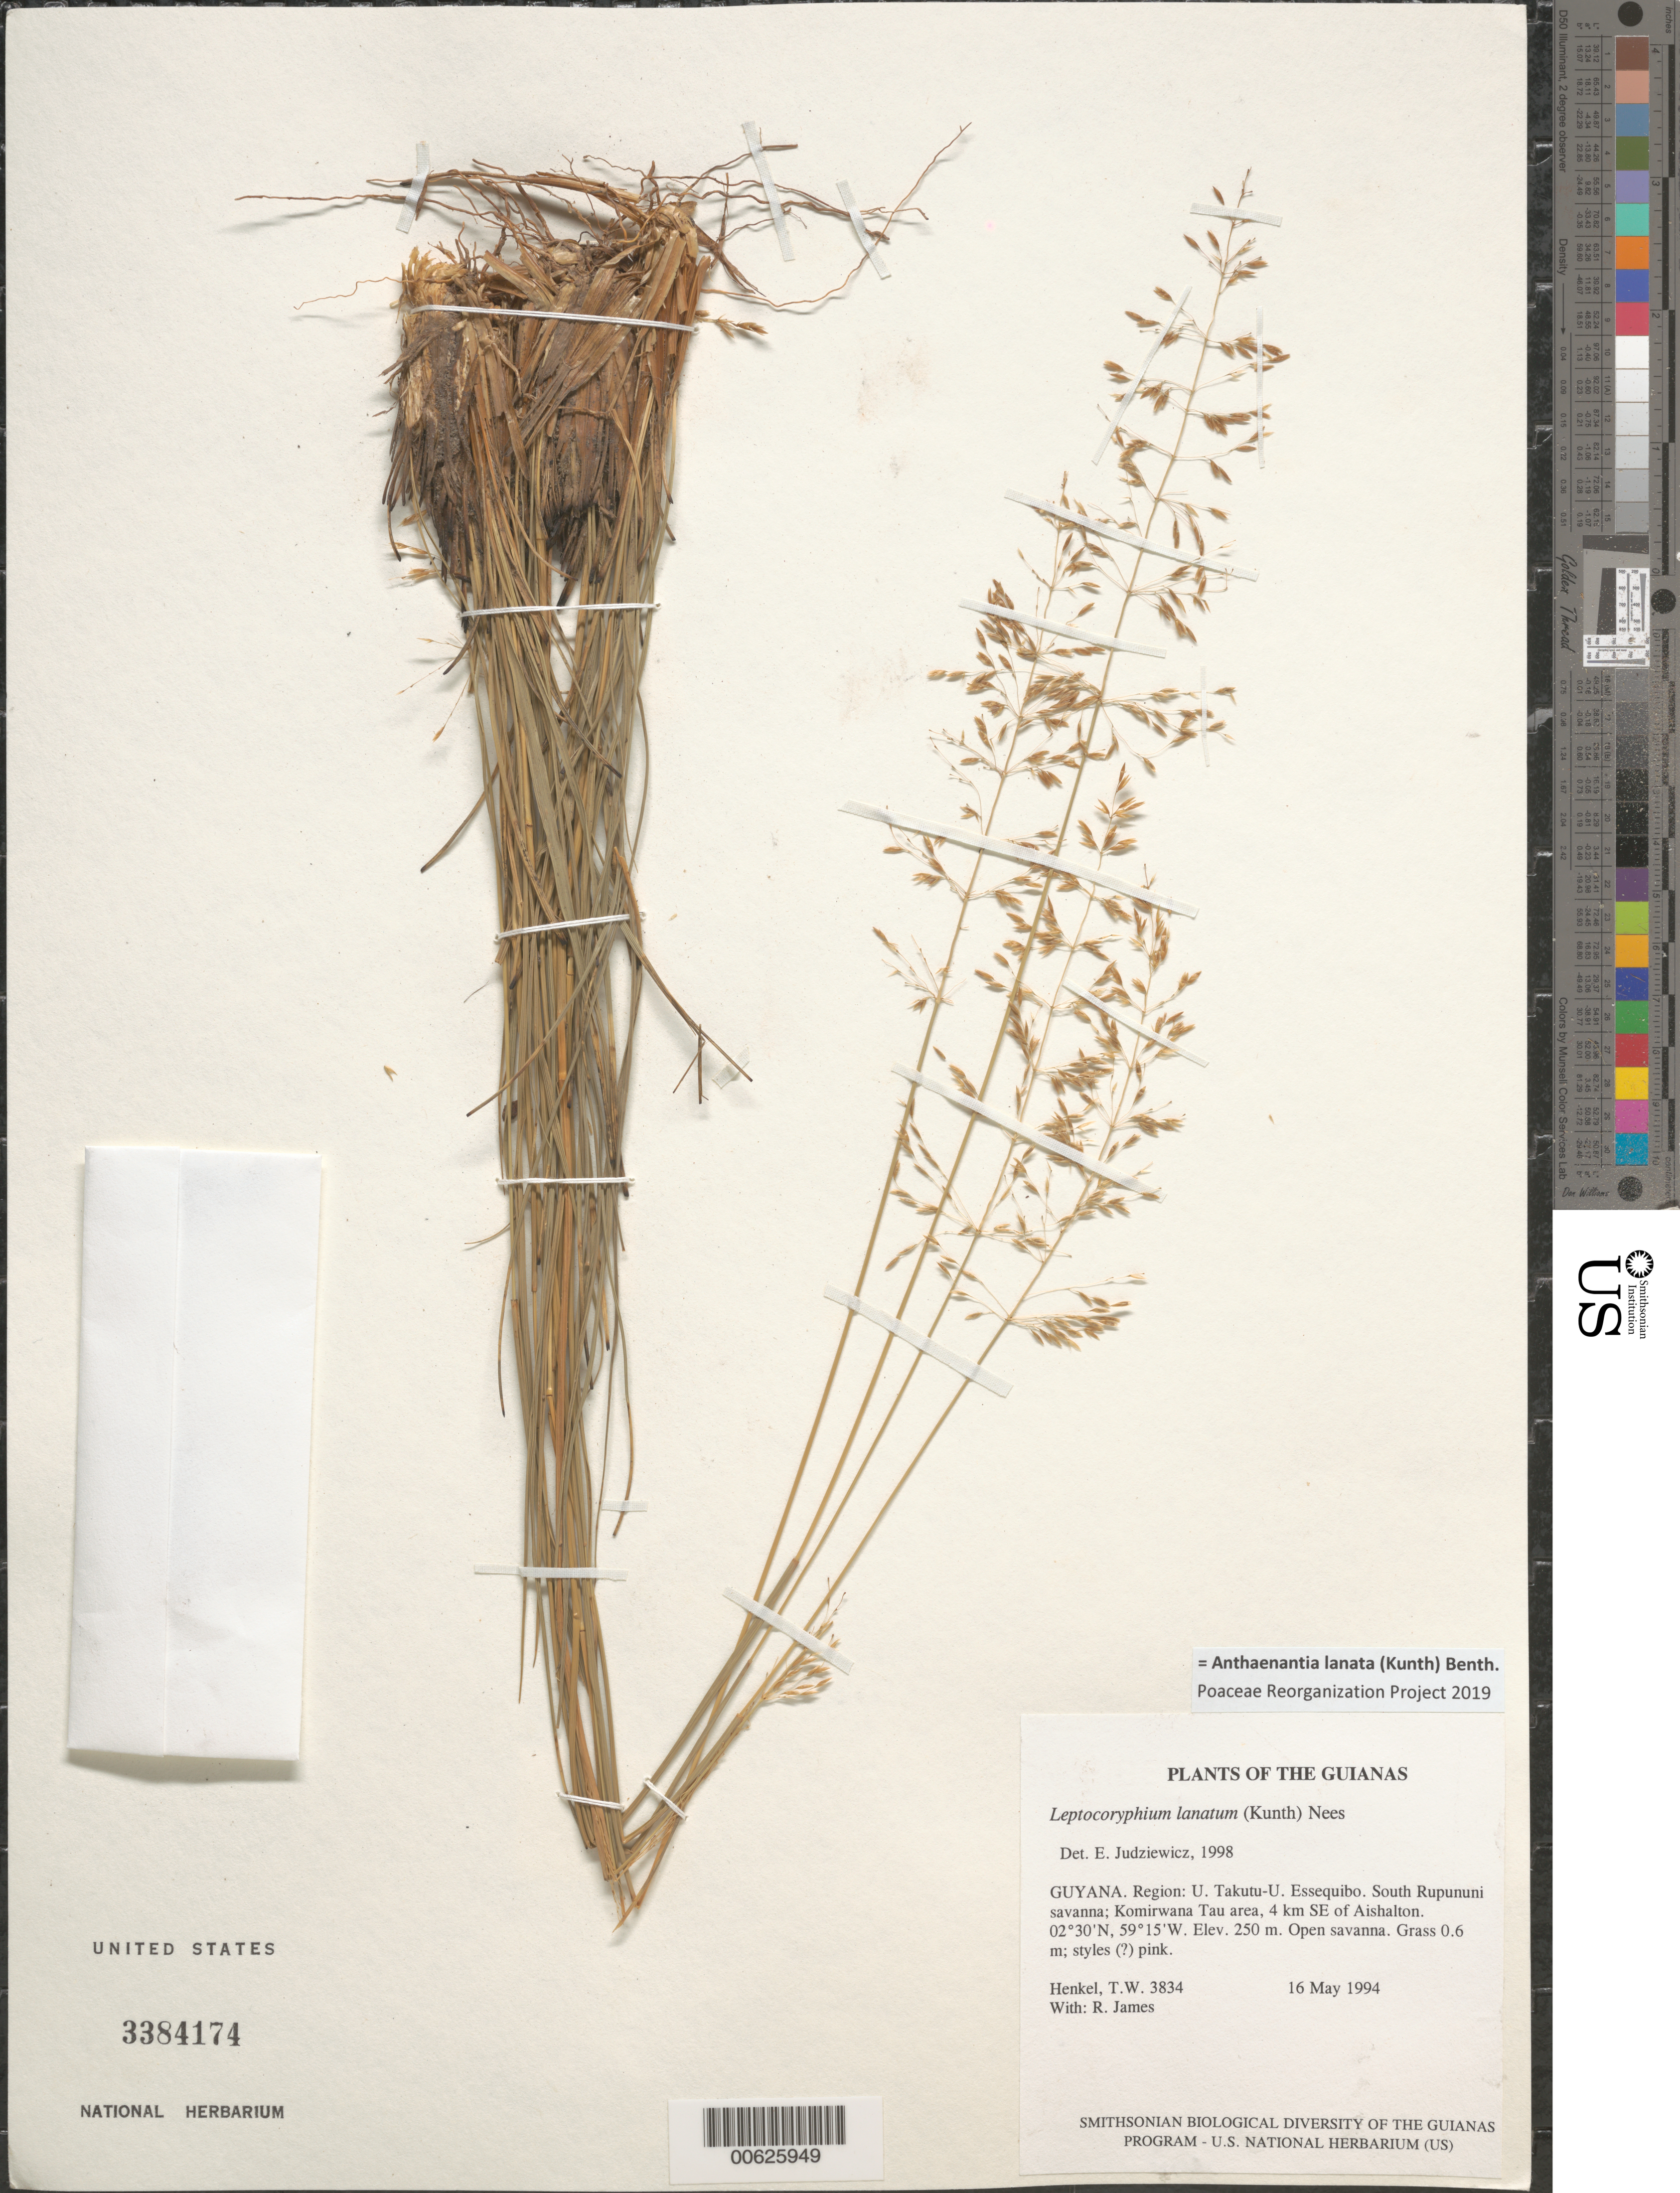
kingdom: Plantae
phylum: Tracheophyta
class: Liliopsida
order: Poales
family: Poaceae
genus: Leptocoryphium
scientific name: Leptocoryphium lanatum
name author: (Kunth) Nees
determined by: Judziewicz, E. J.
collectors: T. Henkel & R. James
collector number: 3834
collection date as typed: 16 May 1994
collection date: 1994-05-16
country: Guyana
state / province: U. Takutu-U. Essequibo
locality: South Rupununi savanna; Komirwana Tau area, 4 km SE of Aishalton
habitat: Open savanna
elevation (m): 250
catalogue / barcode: US 3384174